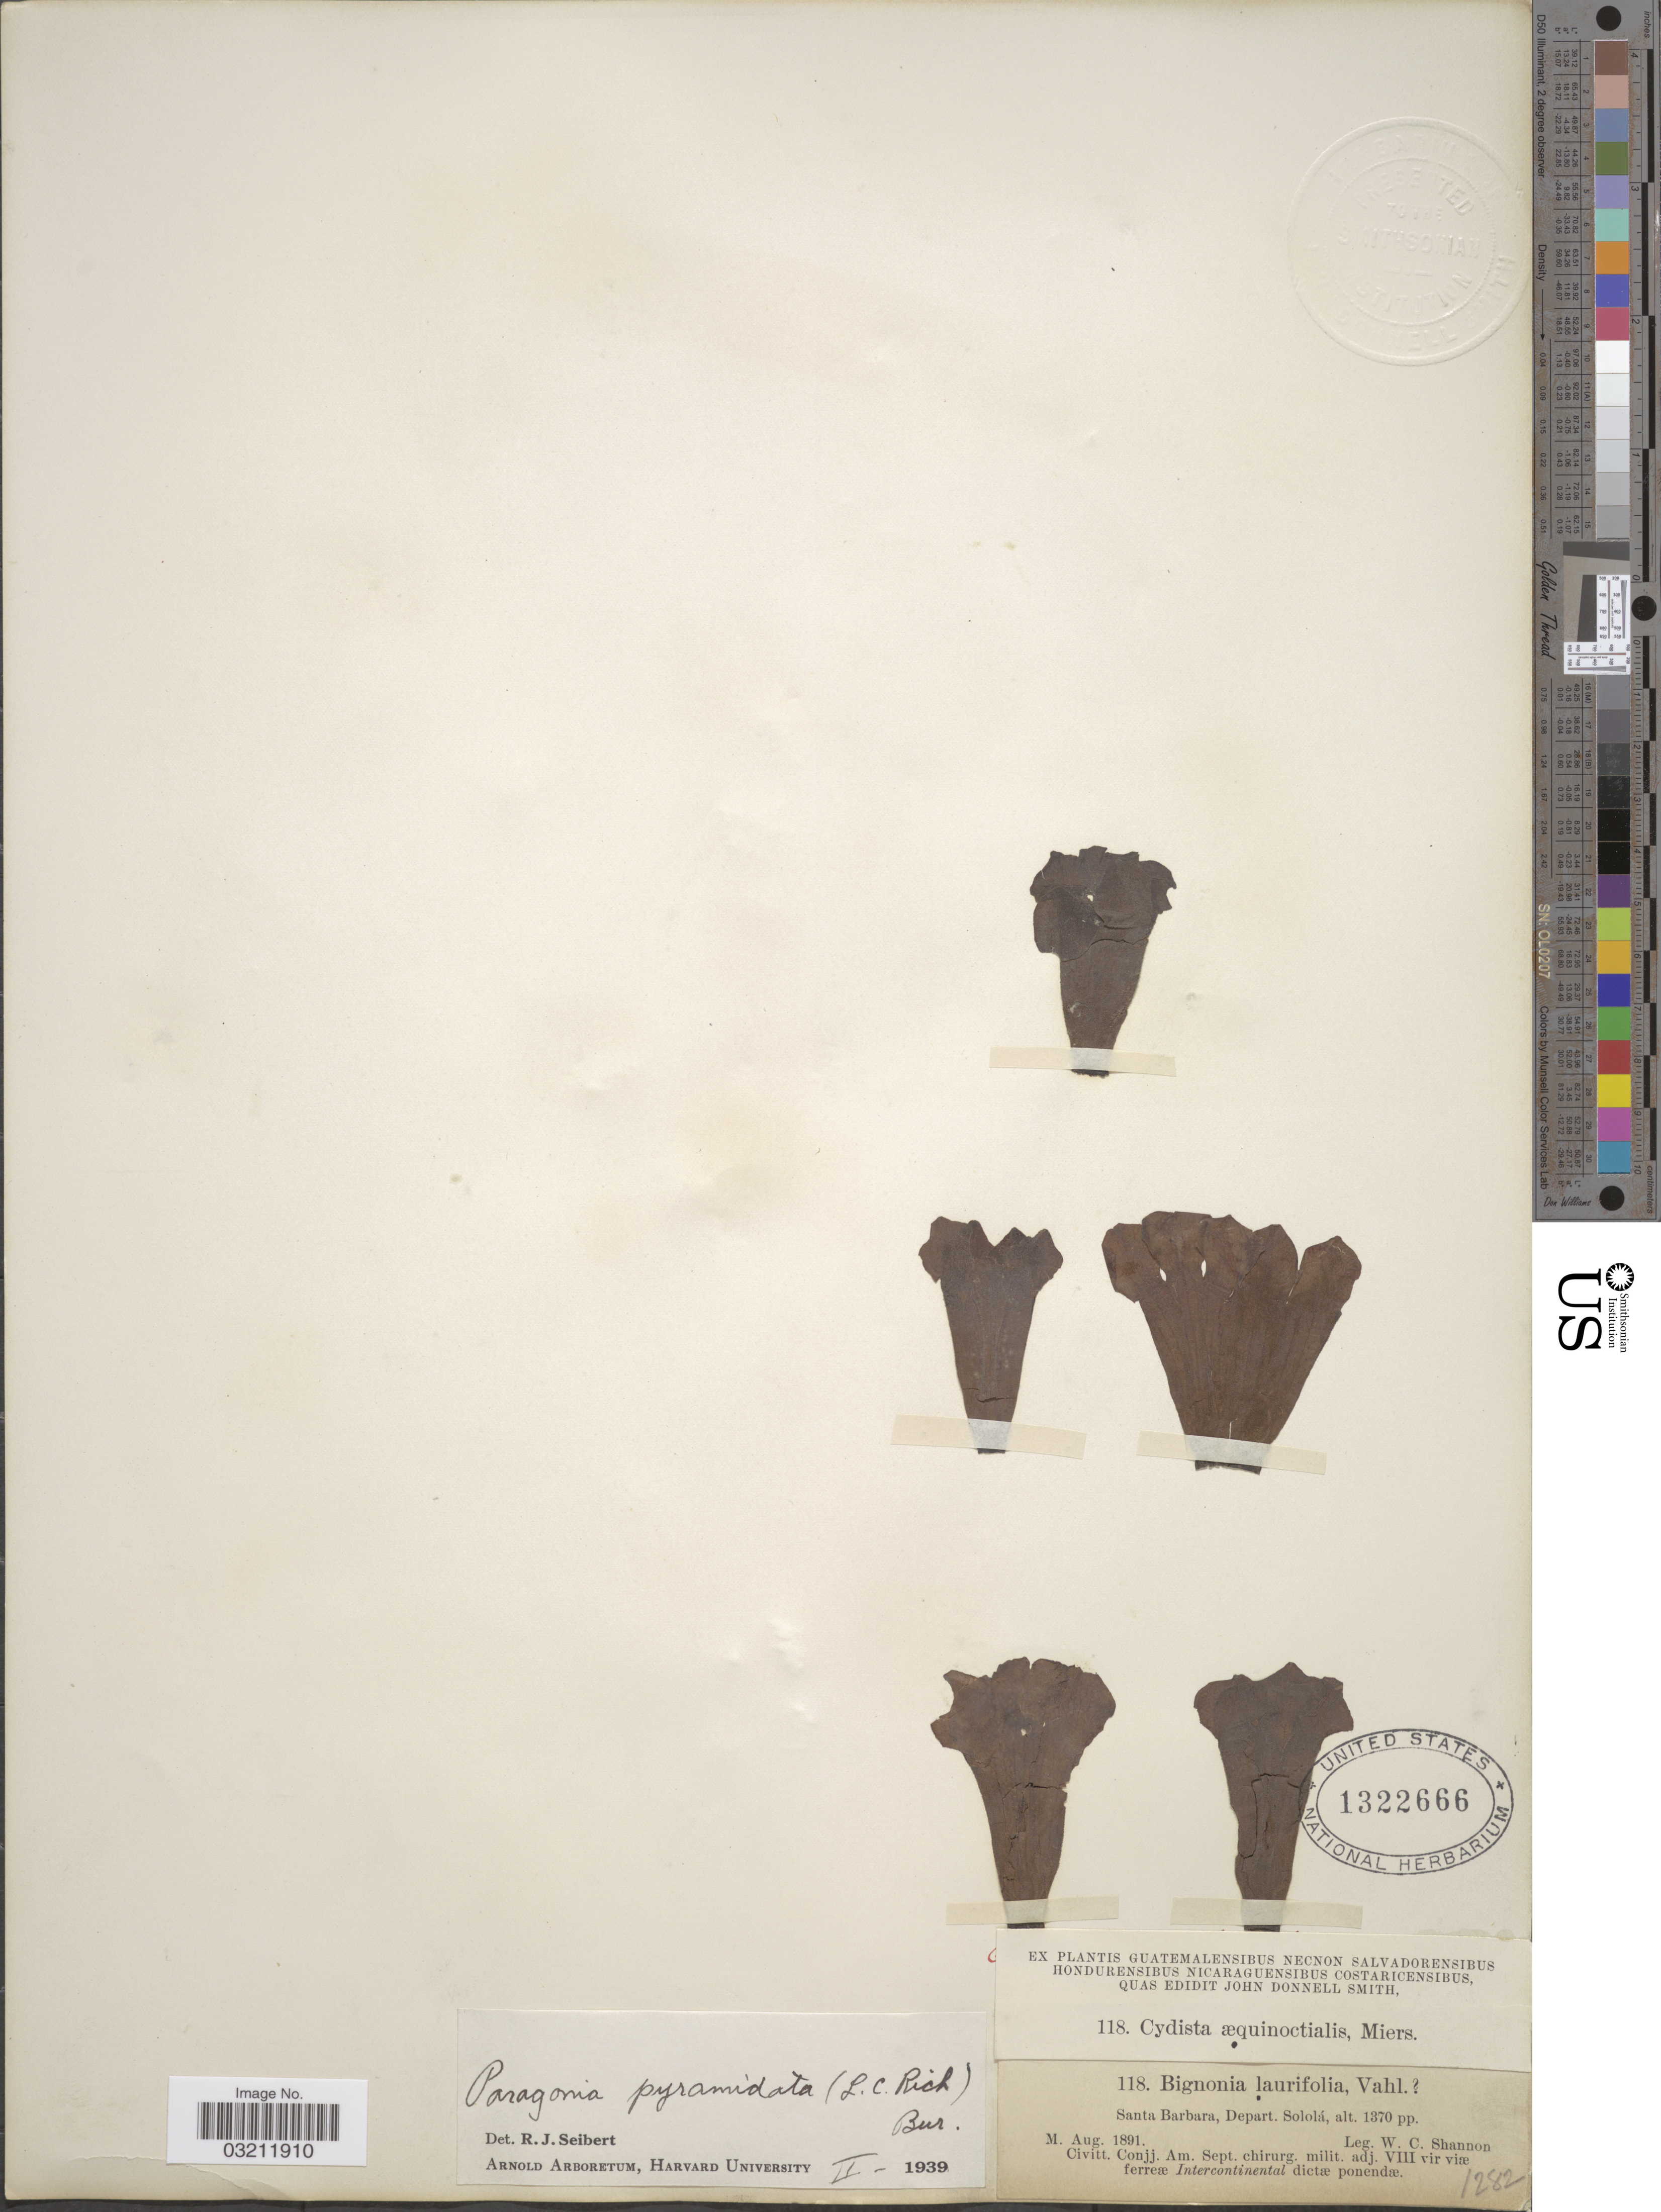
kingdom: Plantae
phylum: Tracheophyta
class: Magnoliopsida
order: Lamiales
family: Bignoniaceae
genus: Tanaecium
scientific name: Tanaecium pyramidatum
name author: (Rich.) L.G. Lohmann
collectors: W. C. Shannon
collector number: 118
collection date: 1891-08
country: Guatemala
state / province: Sololá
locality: Santa Barbara, Depart. Sololá.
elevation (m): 418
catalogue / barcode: US 1322666